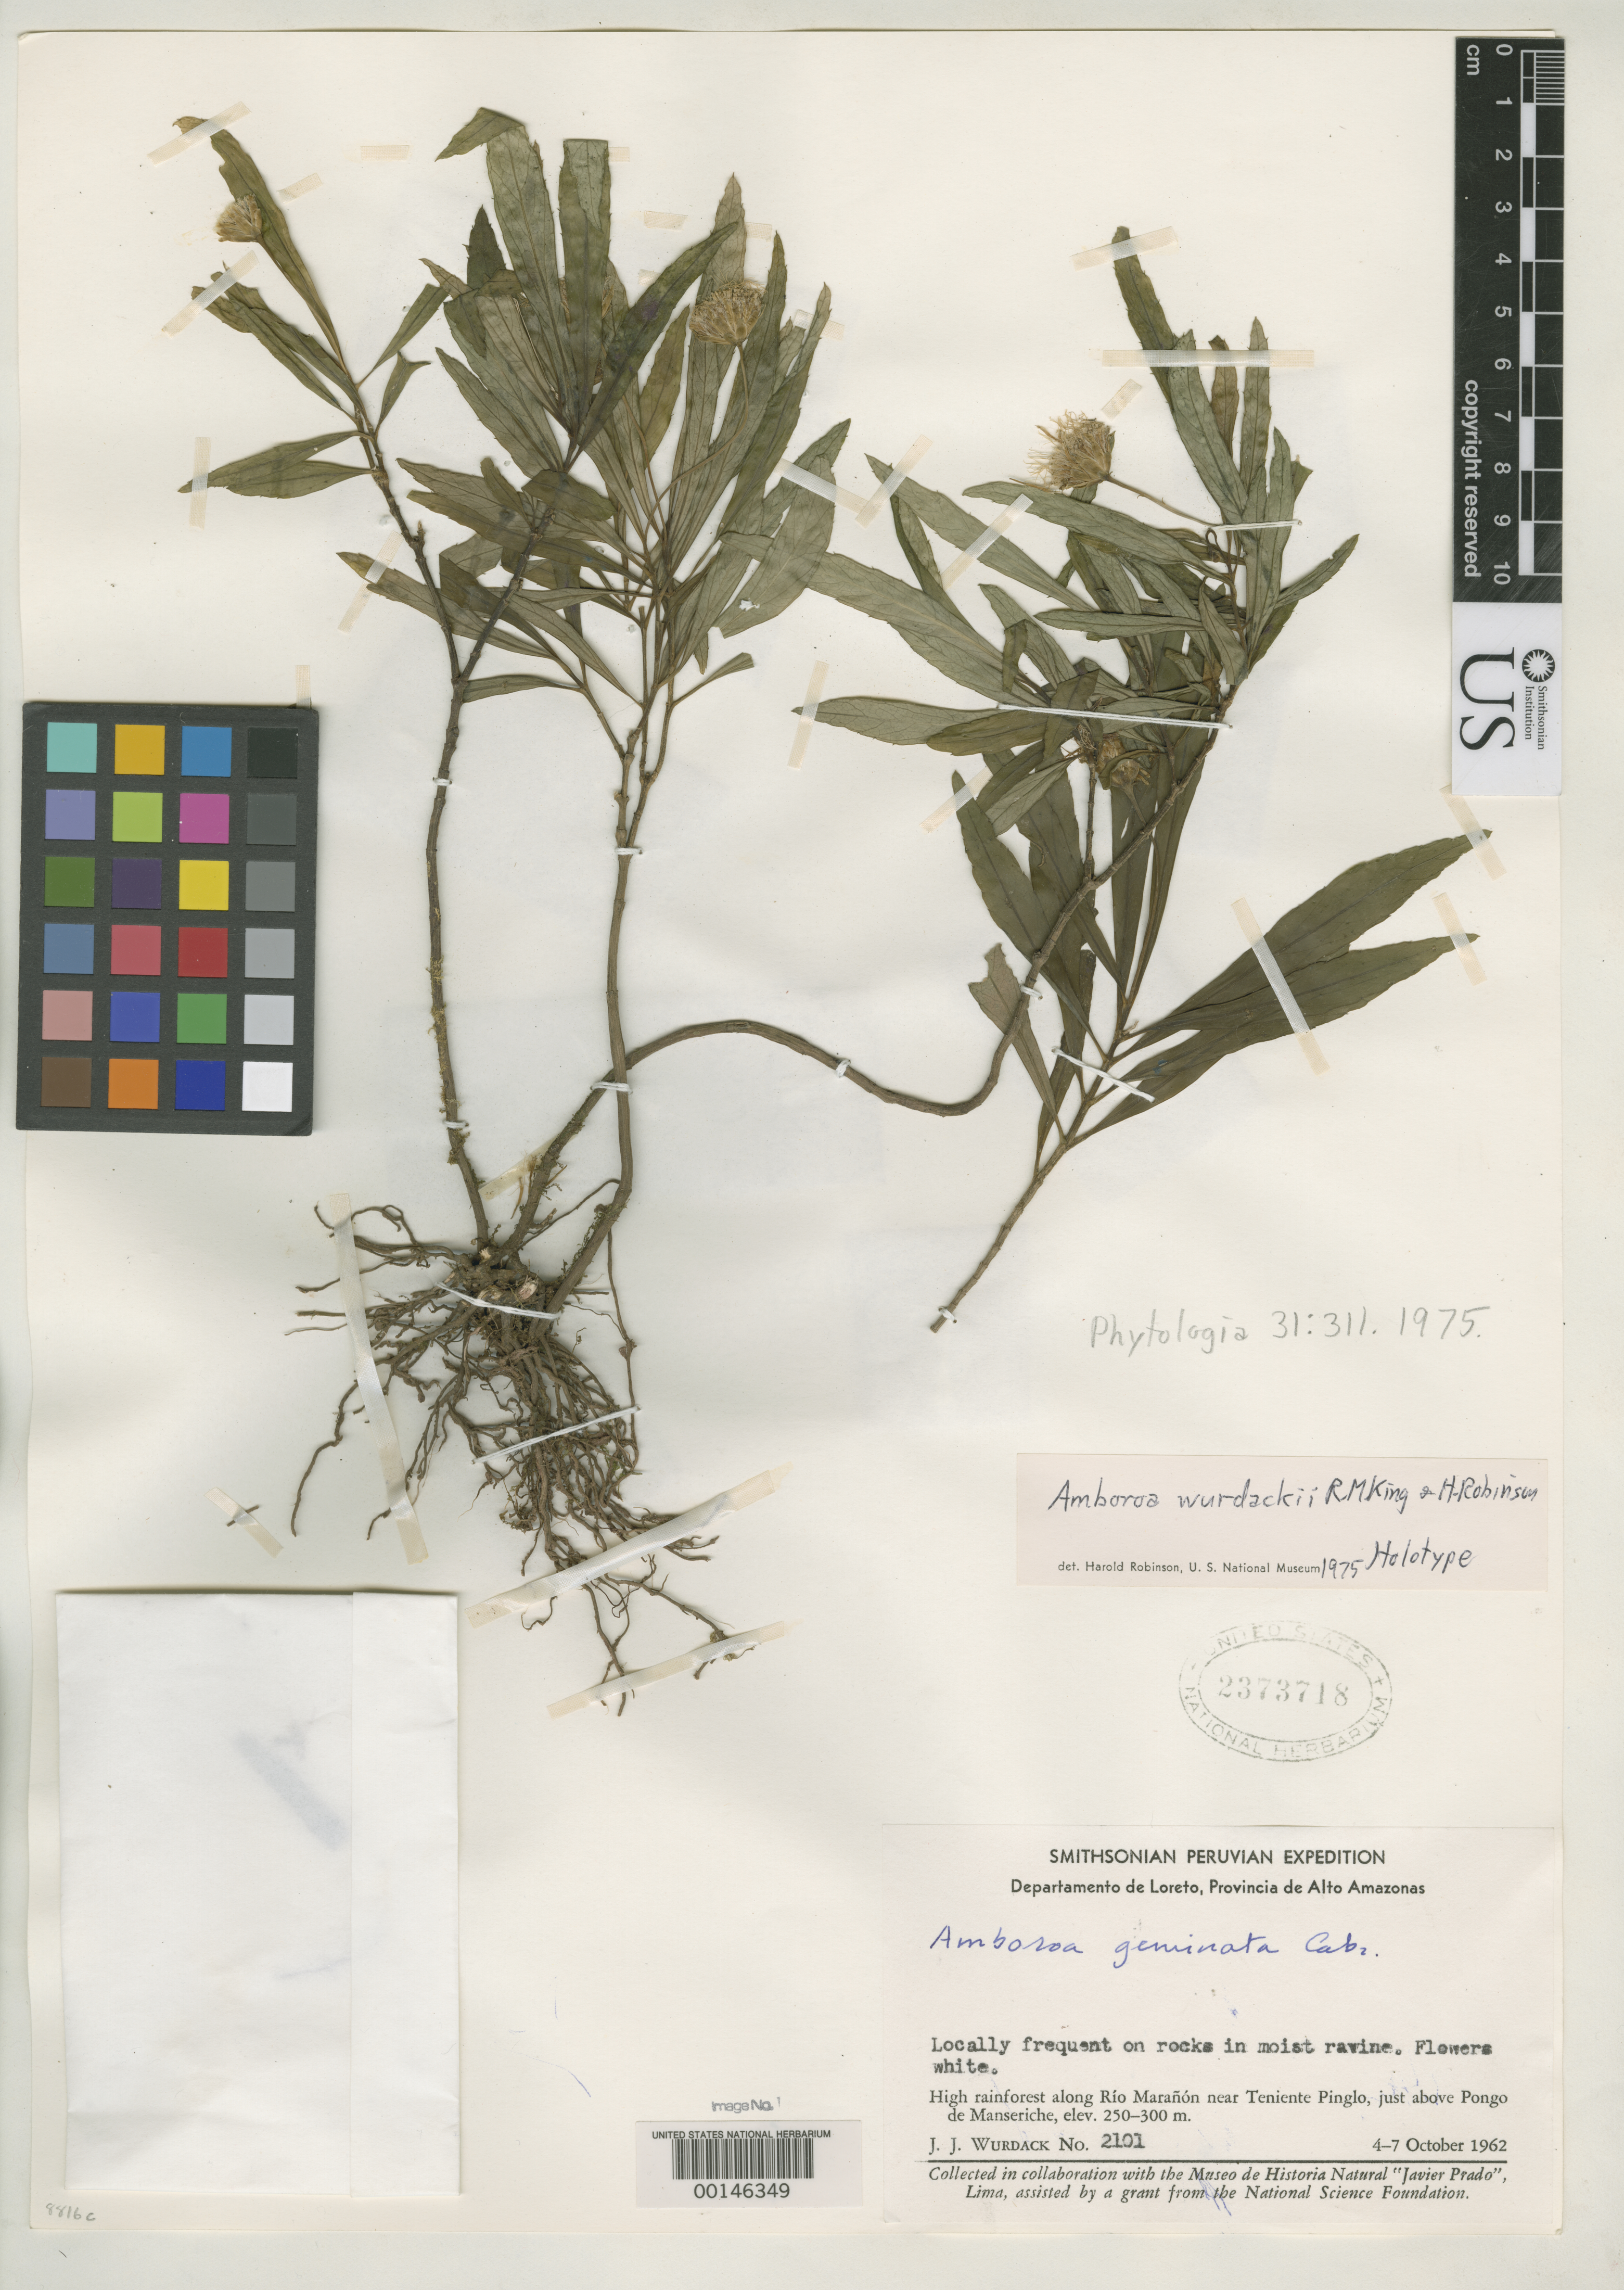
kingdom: Plantae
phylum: Tracheophyta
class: Magnoliopsida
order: Asterales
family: Asteraceae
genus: Amboroa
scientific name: Amboroa wurdackii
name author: R.M. King & H. Rob.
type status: Holotype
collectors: J. J. Wurdack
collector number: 2101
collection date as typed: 04 Oct 1962 to 07 Oct 1962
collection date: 1962-10-04/1962-10-07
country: Peru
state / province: Loreto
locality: Rio Maranon near Teniente Pinglo, above Pongo de Manseriche.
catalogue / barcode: US 2373718